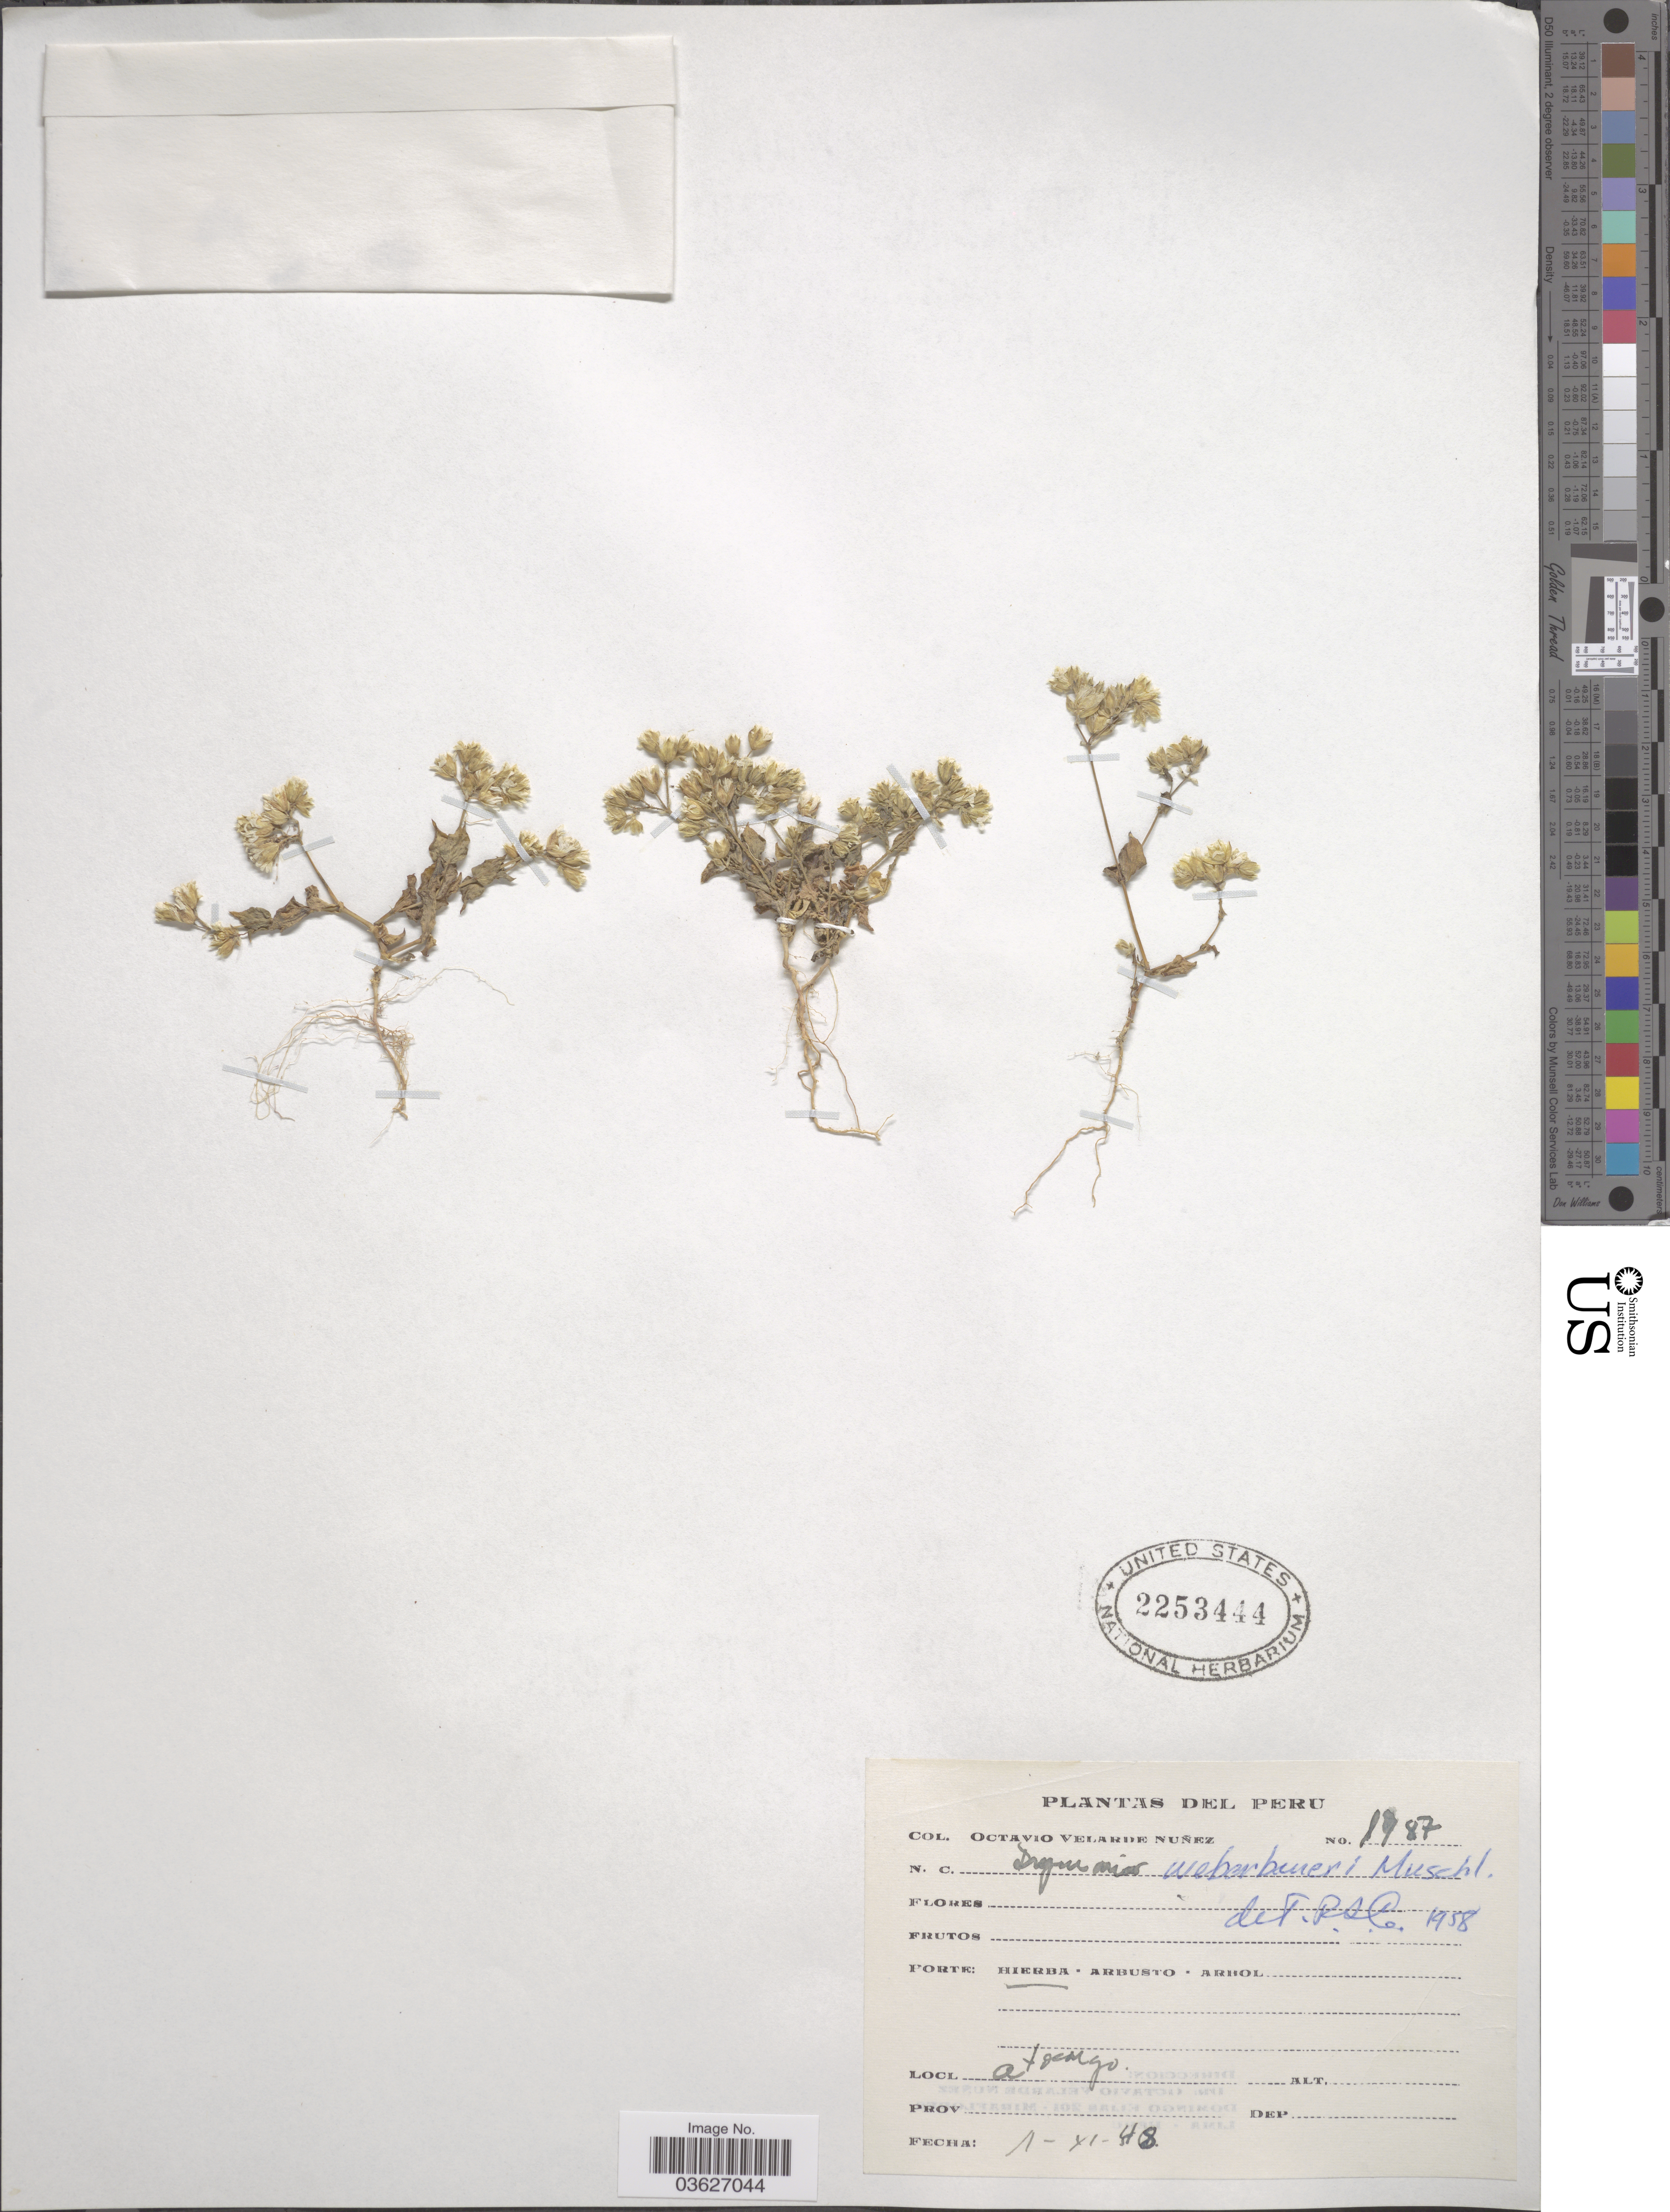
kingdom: Plantae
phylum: Tracheophyta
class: Magnoliopsida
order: Caryophyllales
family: Caryophyllaceae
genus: Drymaria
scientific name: Drymaria paposana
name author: Phil.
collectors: O. Velarde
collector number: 1787*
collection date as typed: Transcribed d/m/y: 1/11/48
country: Peru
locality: Atocongo.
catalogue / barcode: US 2253444